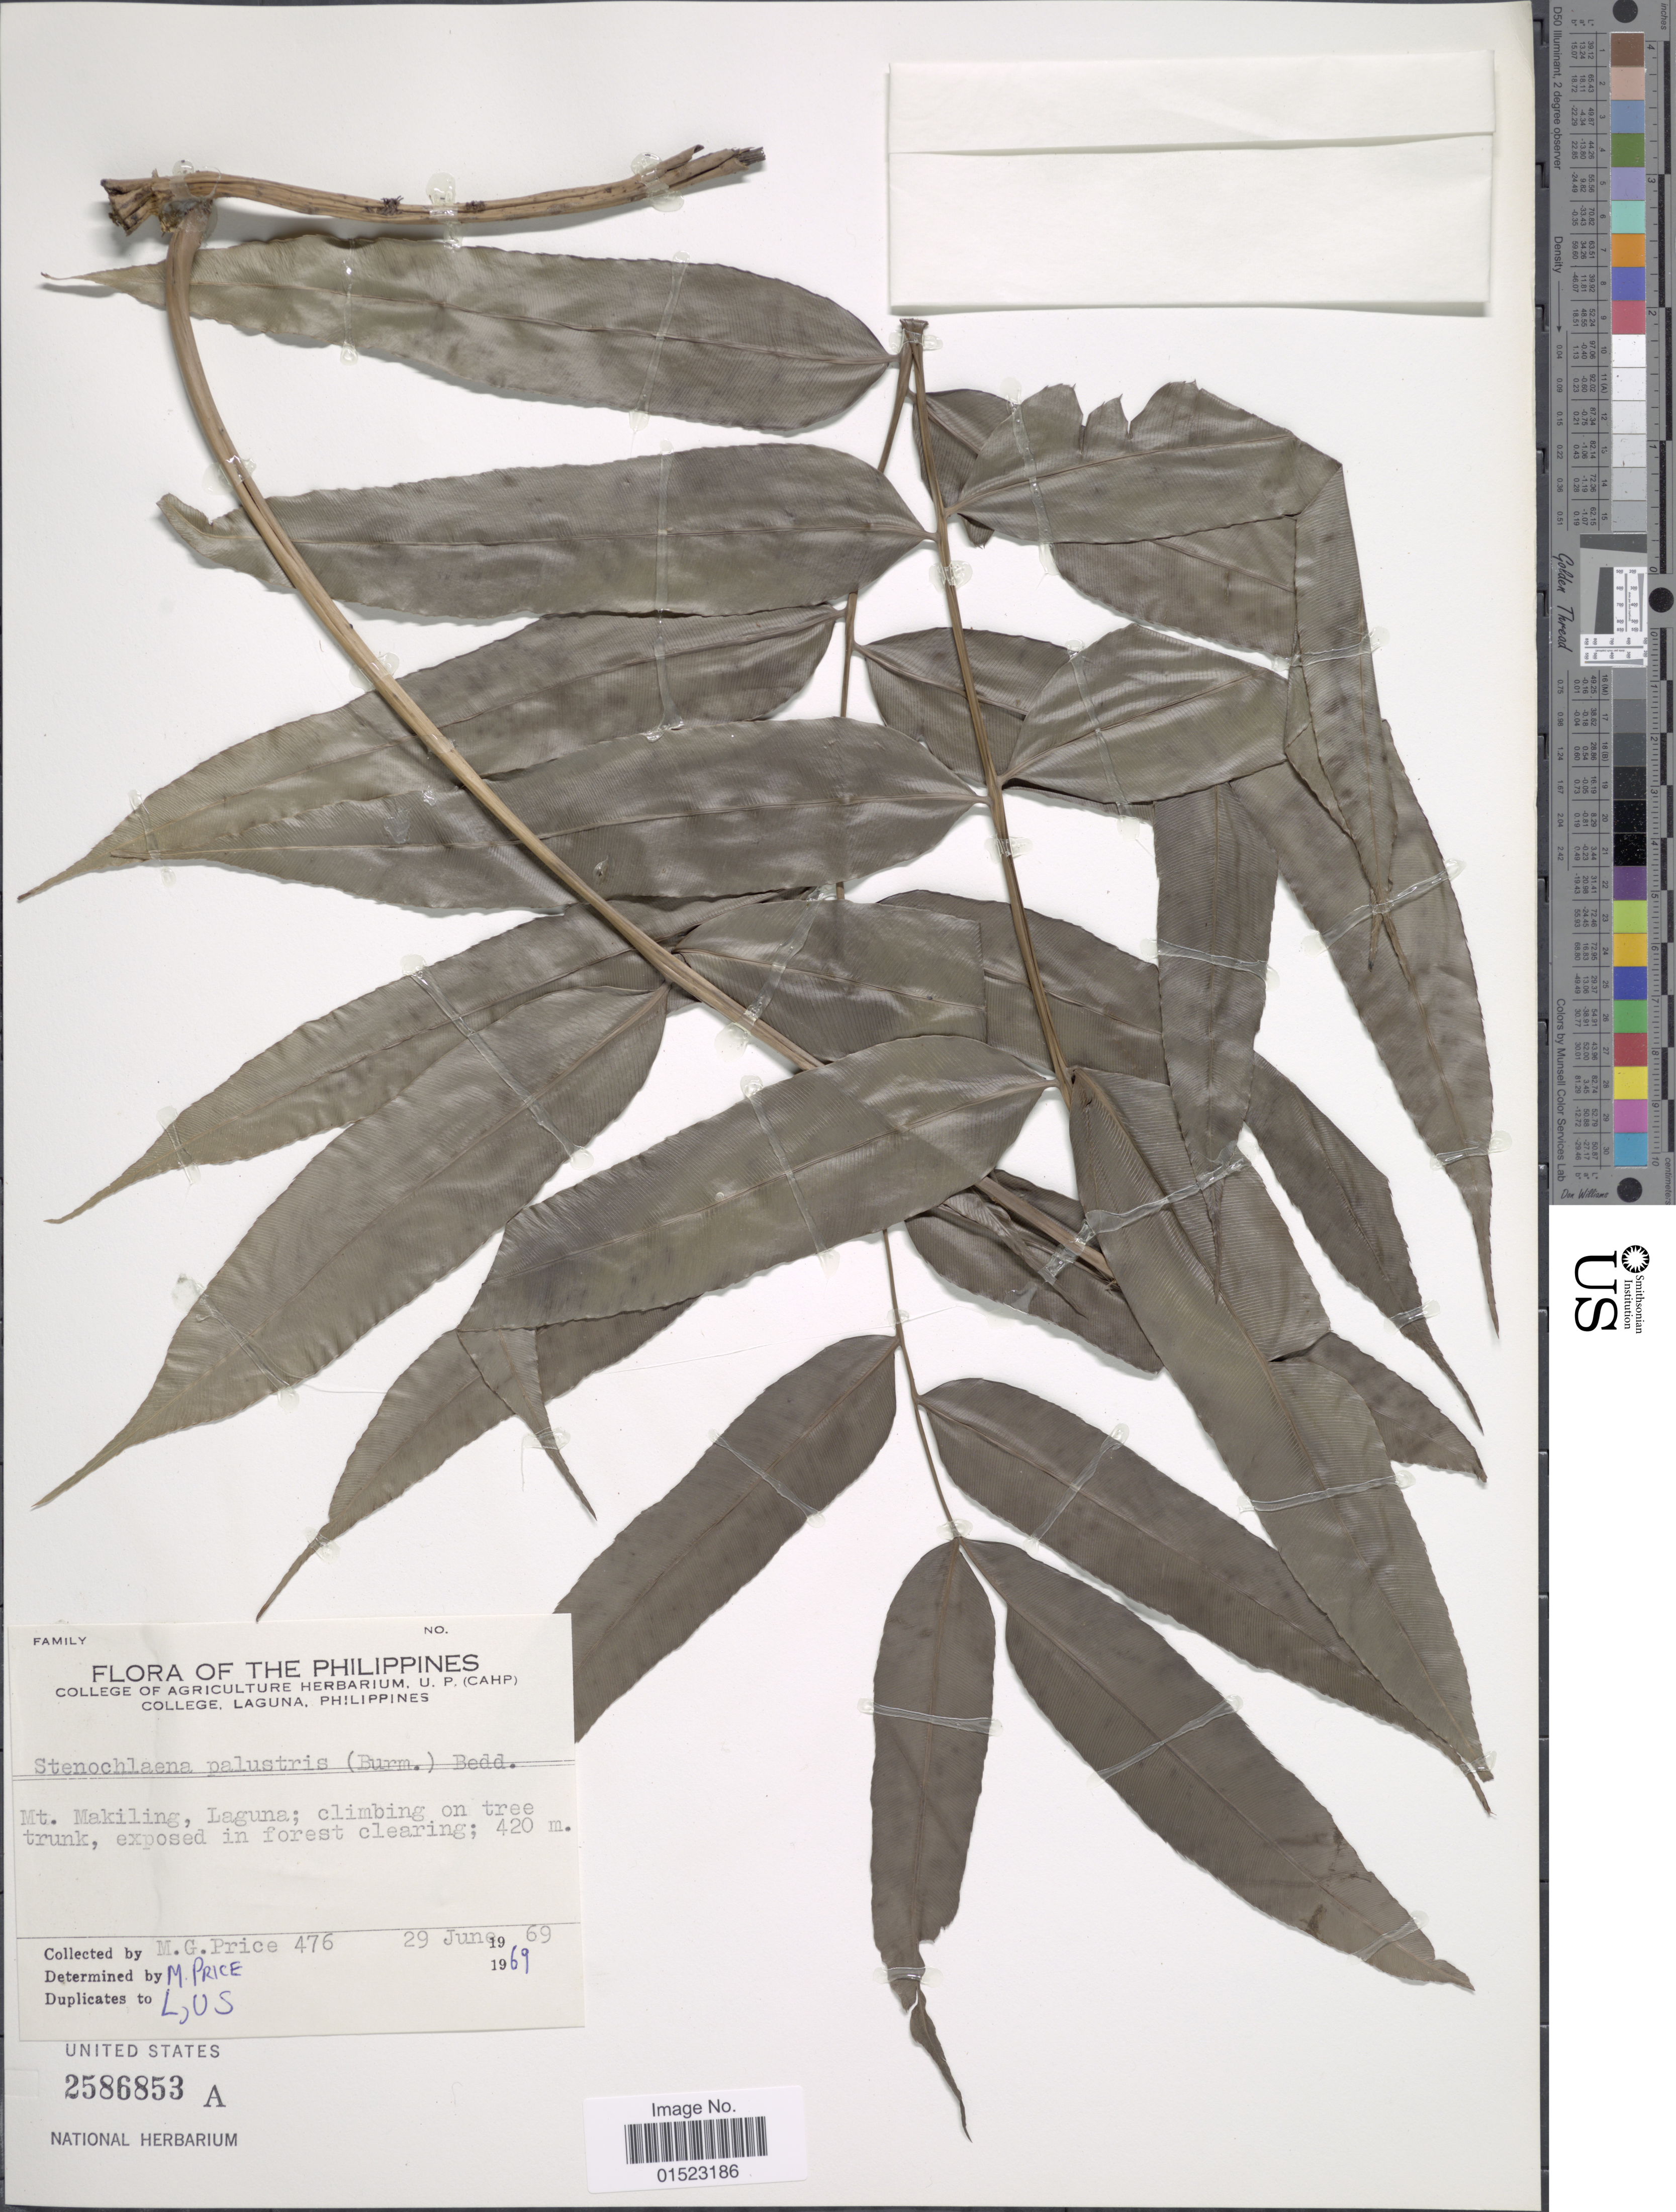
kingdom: Plantae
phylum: Tracheophyta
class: Polypodiopsida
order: Polypodiales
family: Blechnaceae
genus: Stenochlaena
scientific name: Stenochlaena palustris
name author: (Burm. f.) Bedd.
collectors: M. G. Price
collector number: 476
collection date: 1969-06-29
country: Philippines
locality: Mt. Making, Laguna : climbing on tree trunk, exposed in forest clearing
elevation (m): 420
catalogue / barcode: US 2586853A